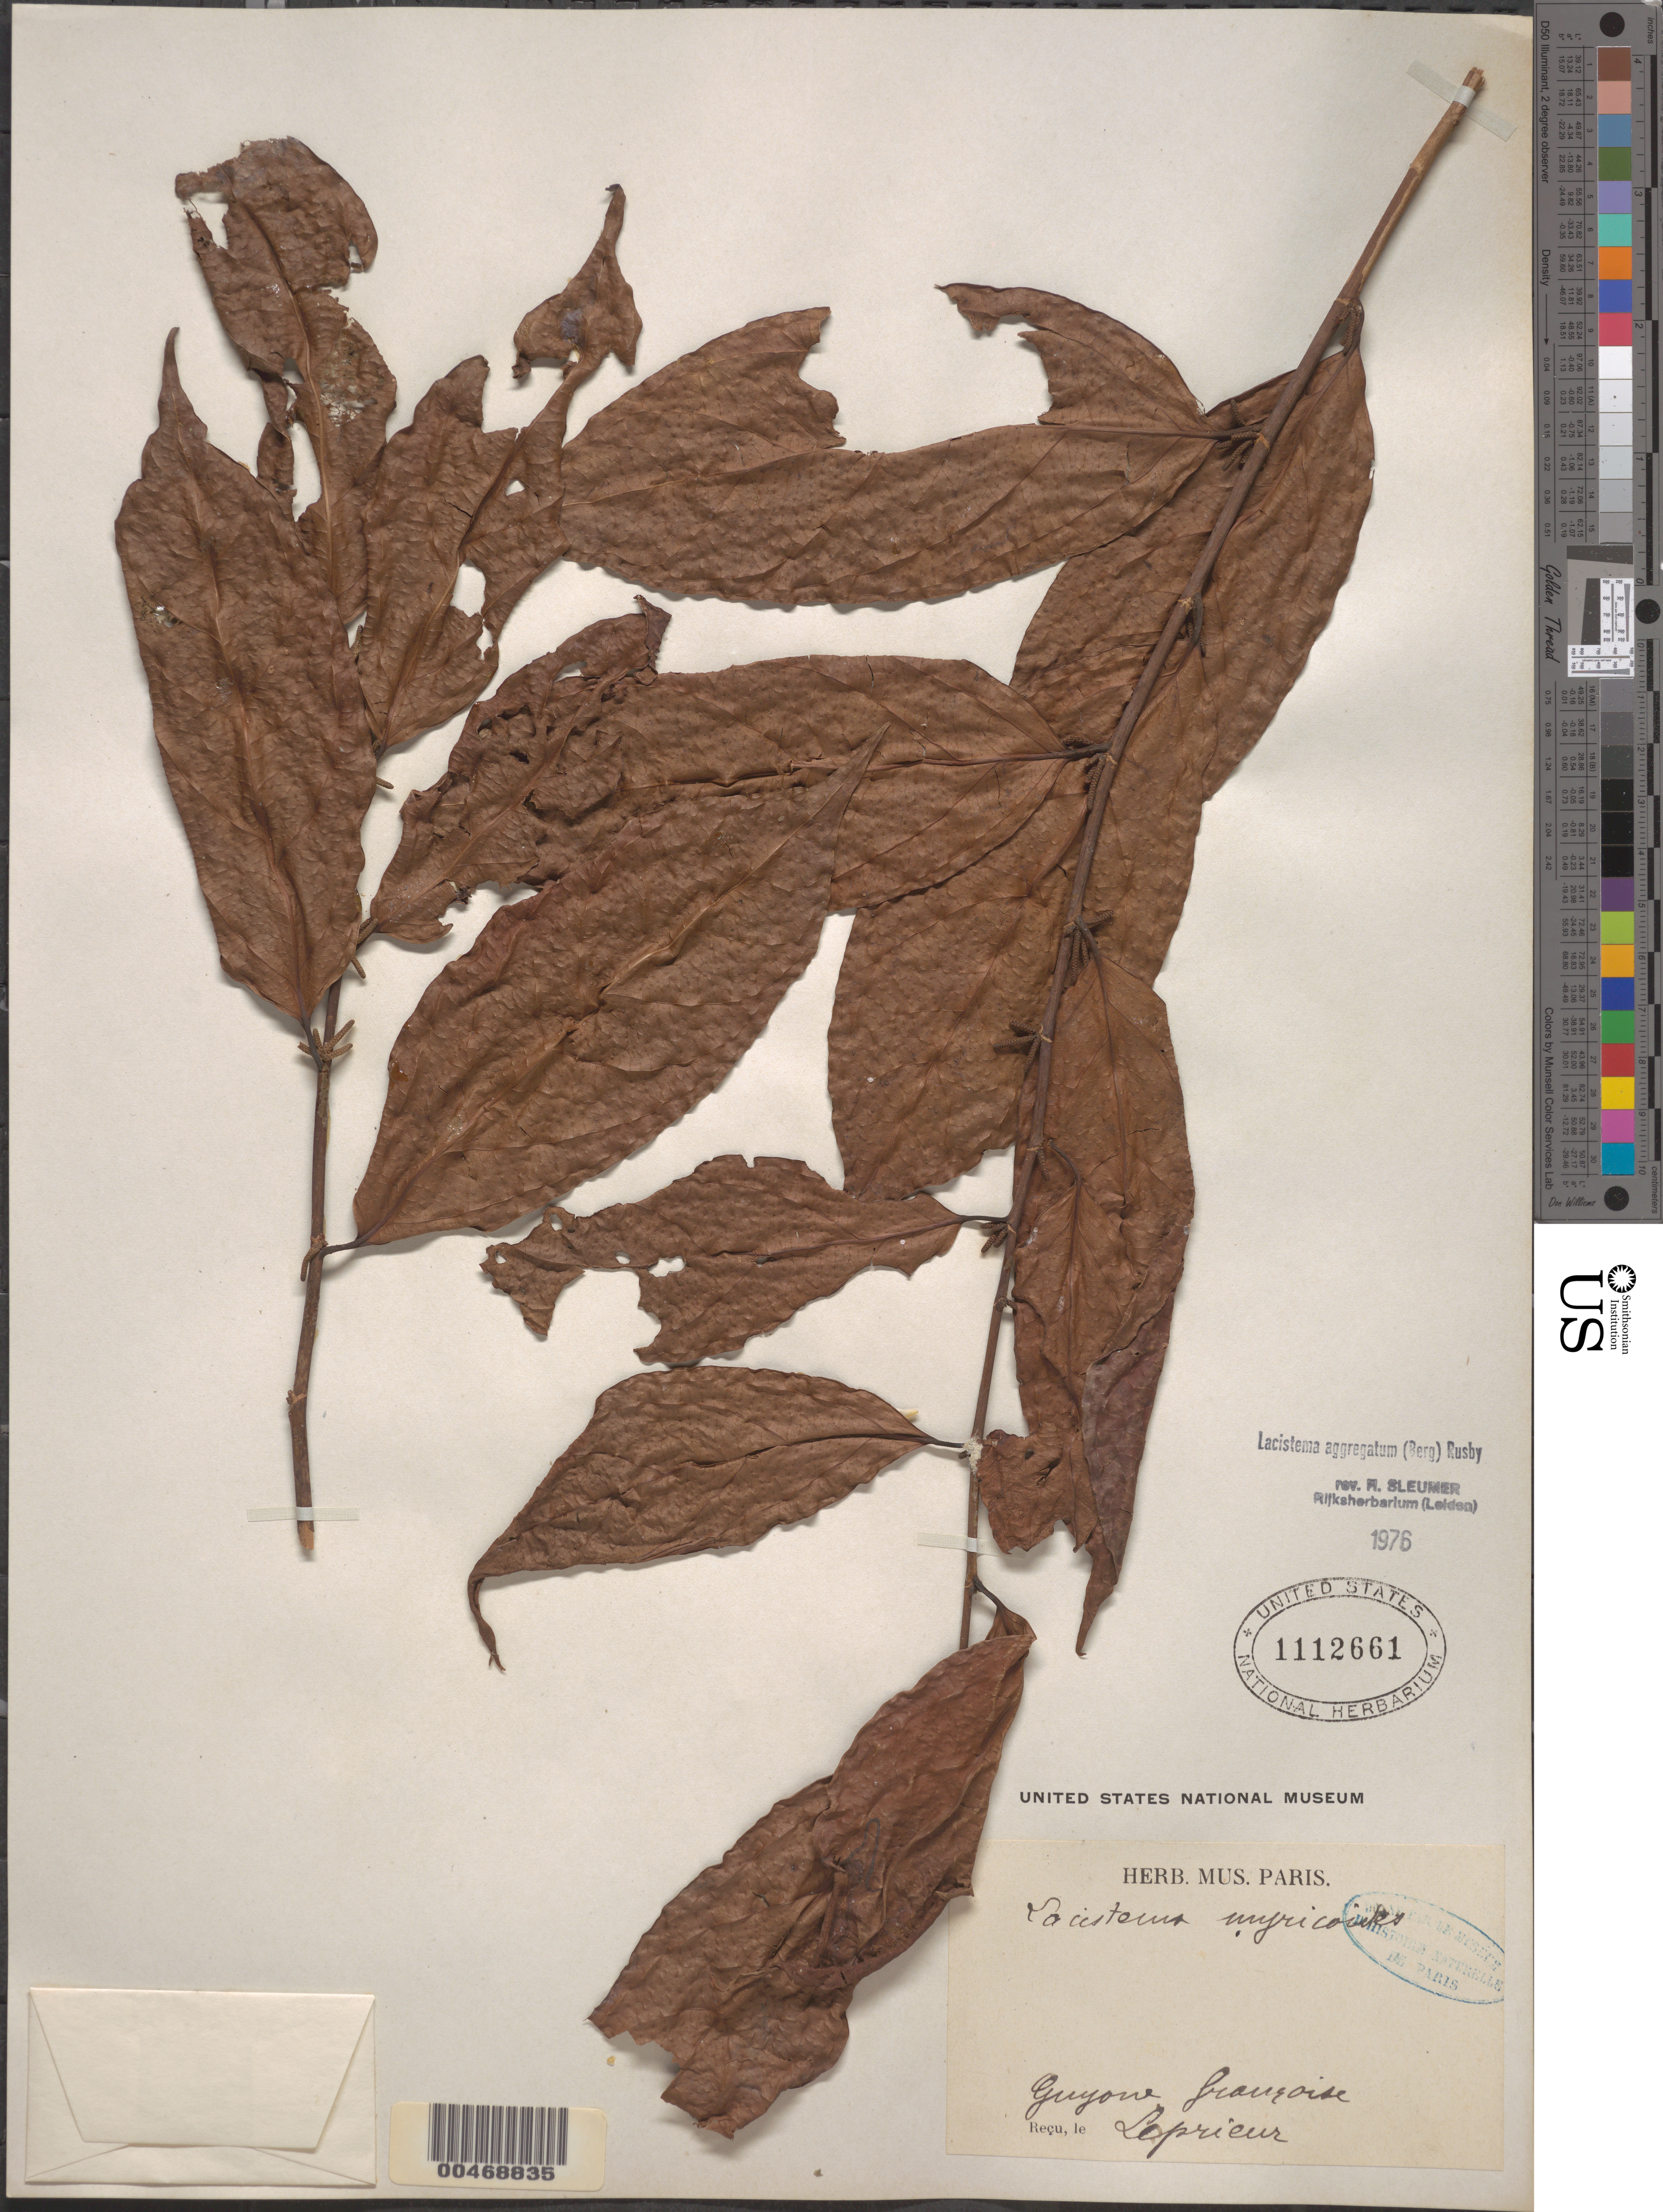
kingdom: Plantae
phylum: Tracheophyta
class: Magnoliopsida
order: Malpighiales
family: Lacistemataceae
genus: Lacistema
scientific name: Lacistema aggregatum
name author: (P.J. Bergius) Rusby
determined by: Sleumer, H. O.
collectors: F. M. R. Leprieur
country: French Guiana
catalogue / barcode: US 1112661